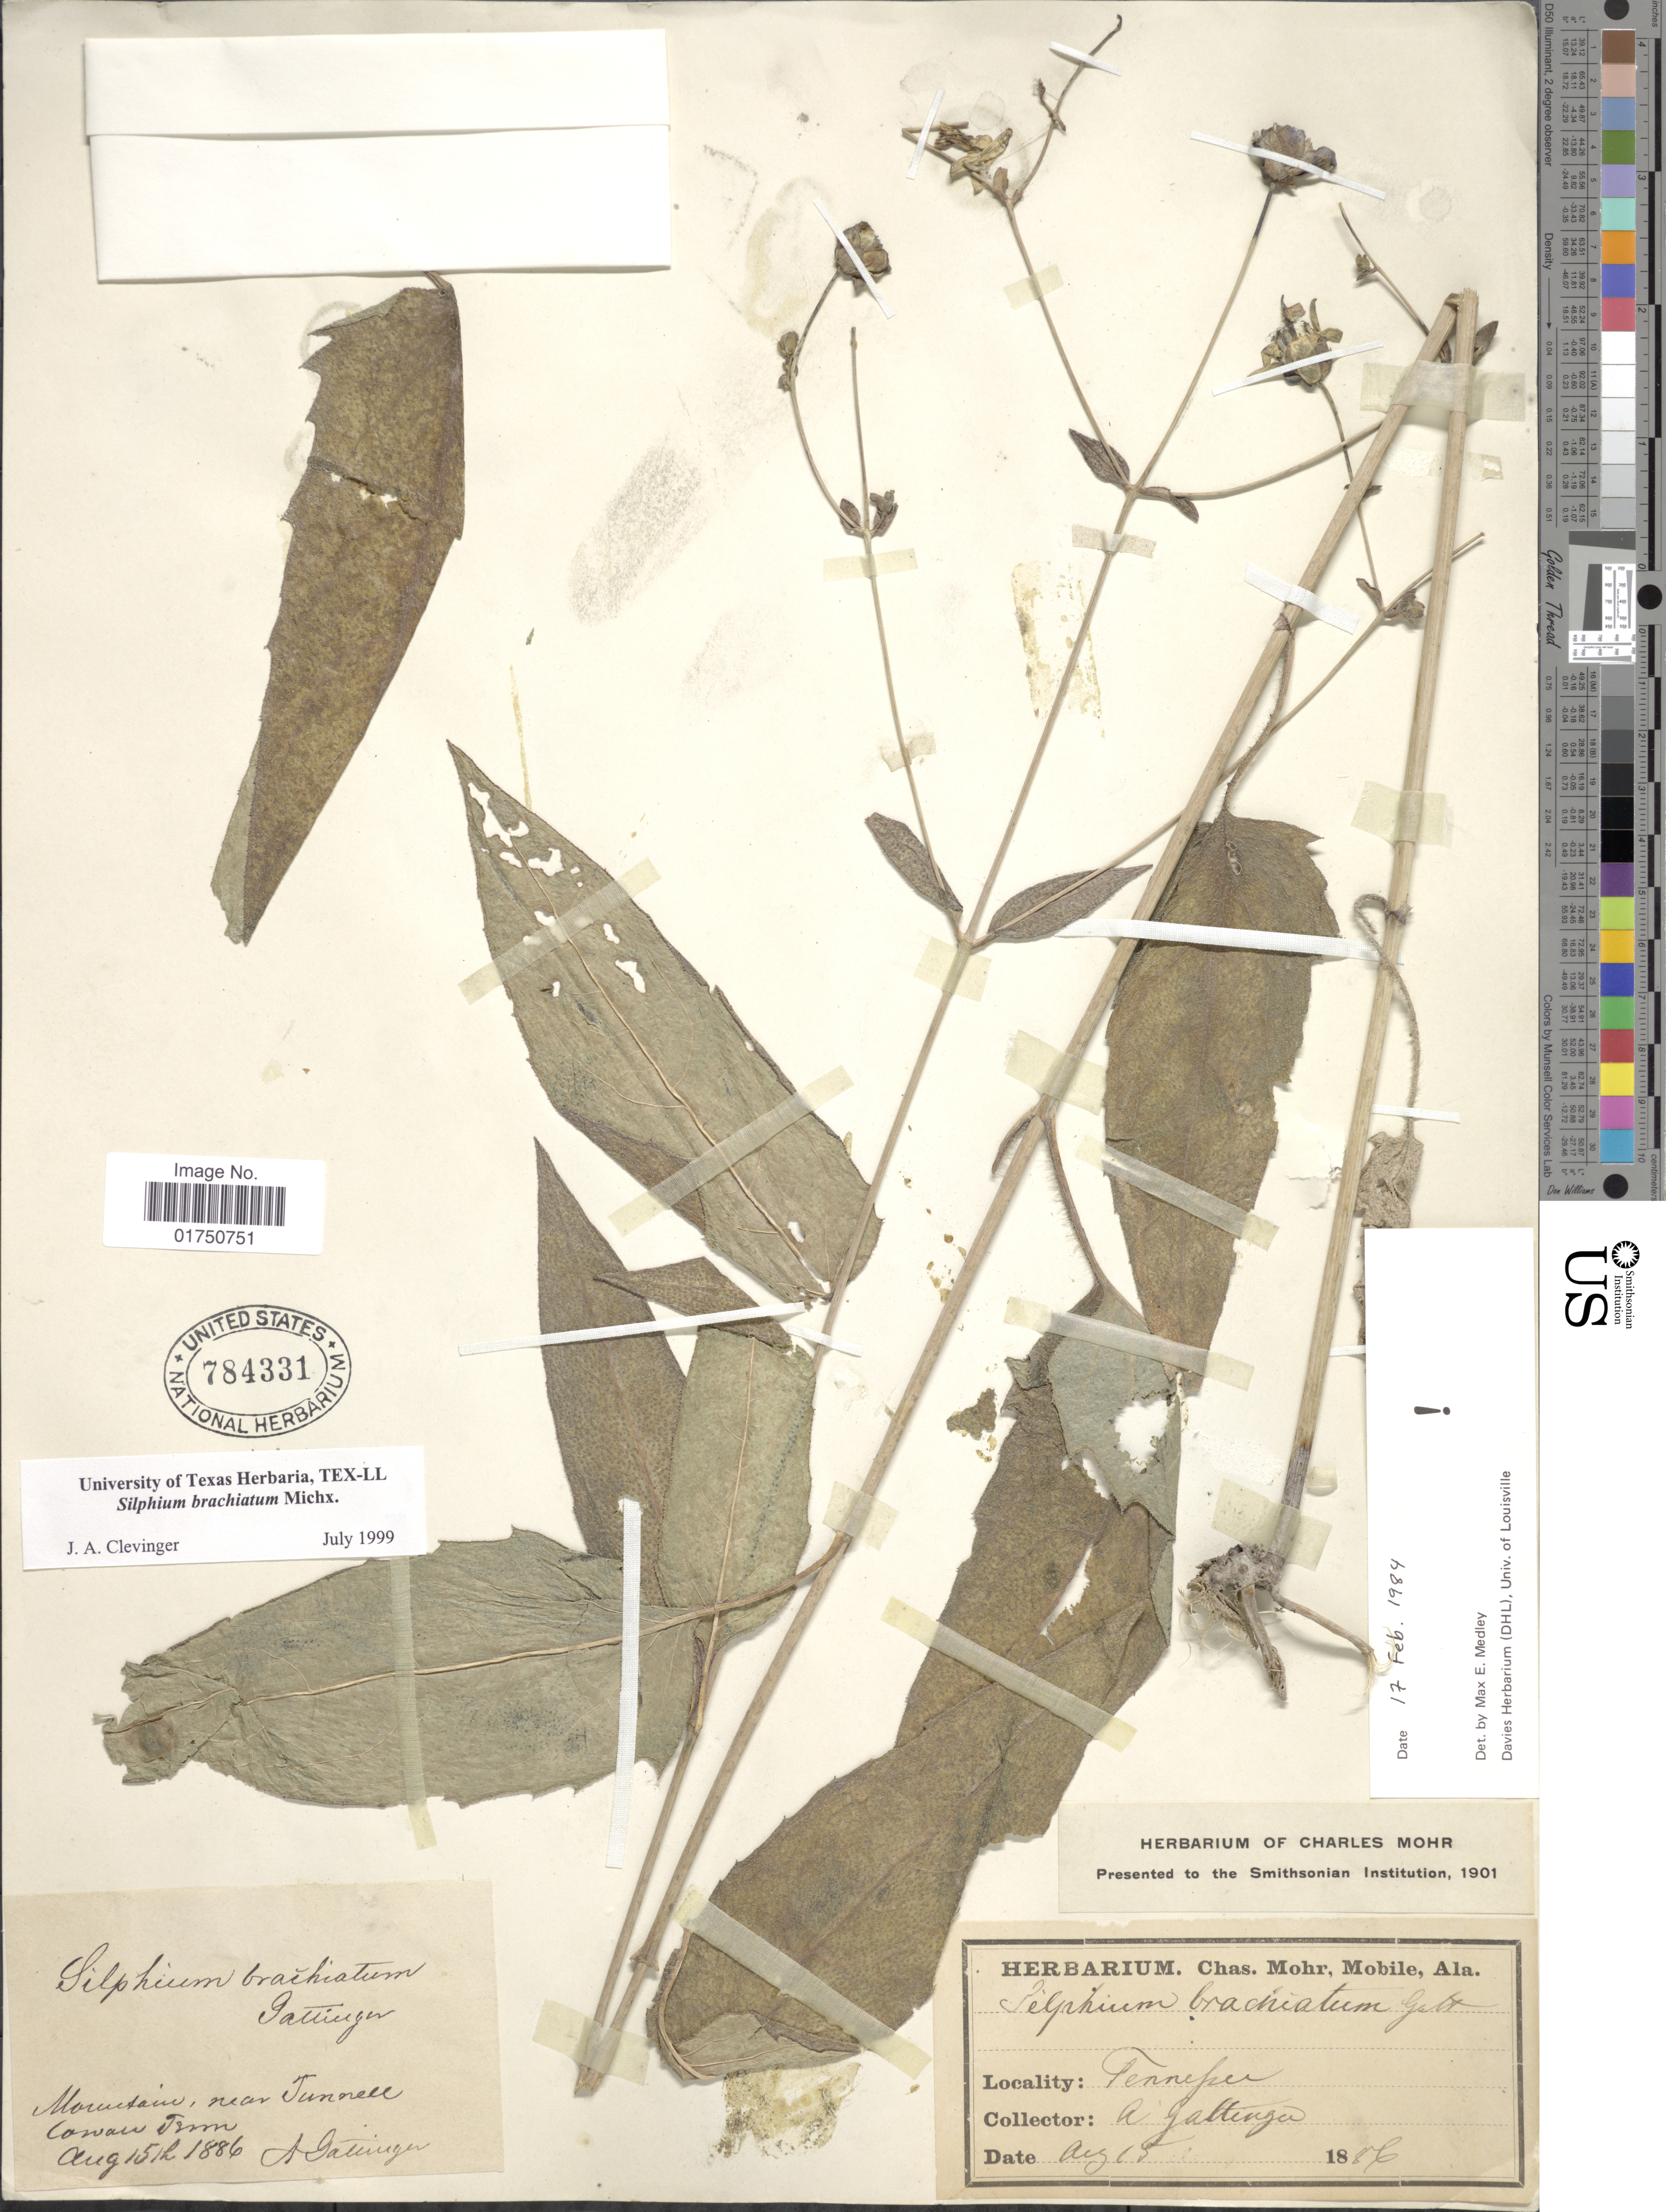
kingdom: Plantae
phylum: Tracheophyta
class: Magnoliopsida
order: Asterales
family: Asteraceae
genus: Silphium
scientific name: Silphium brachiatum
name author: Michx.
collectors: A. Gattinger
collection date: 1886-08-15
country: United States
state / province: Tennessee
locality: Mountain, near Tunnell Cowan Tenn.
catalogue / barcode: US 784331